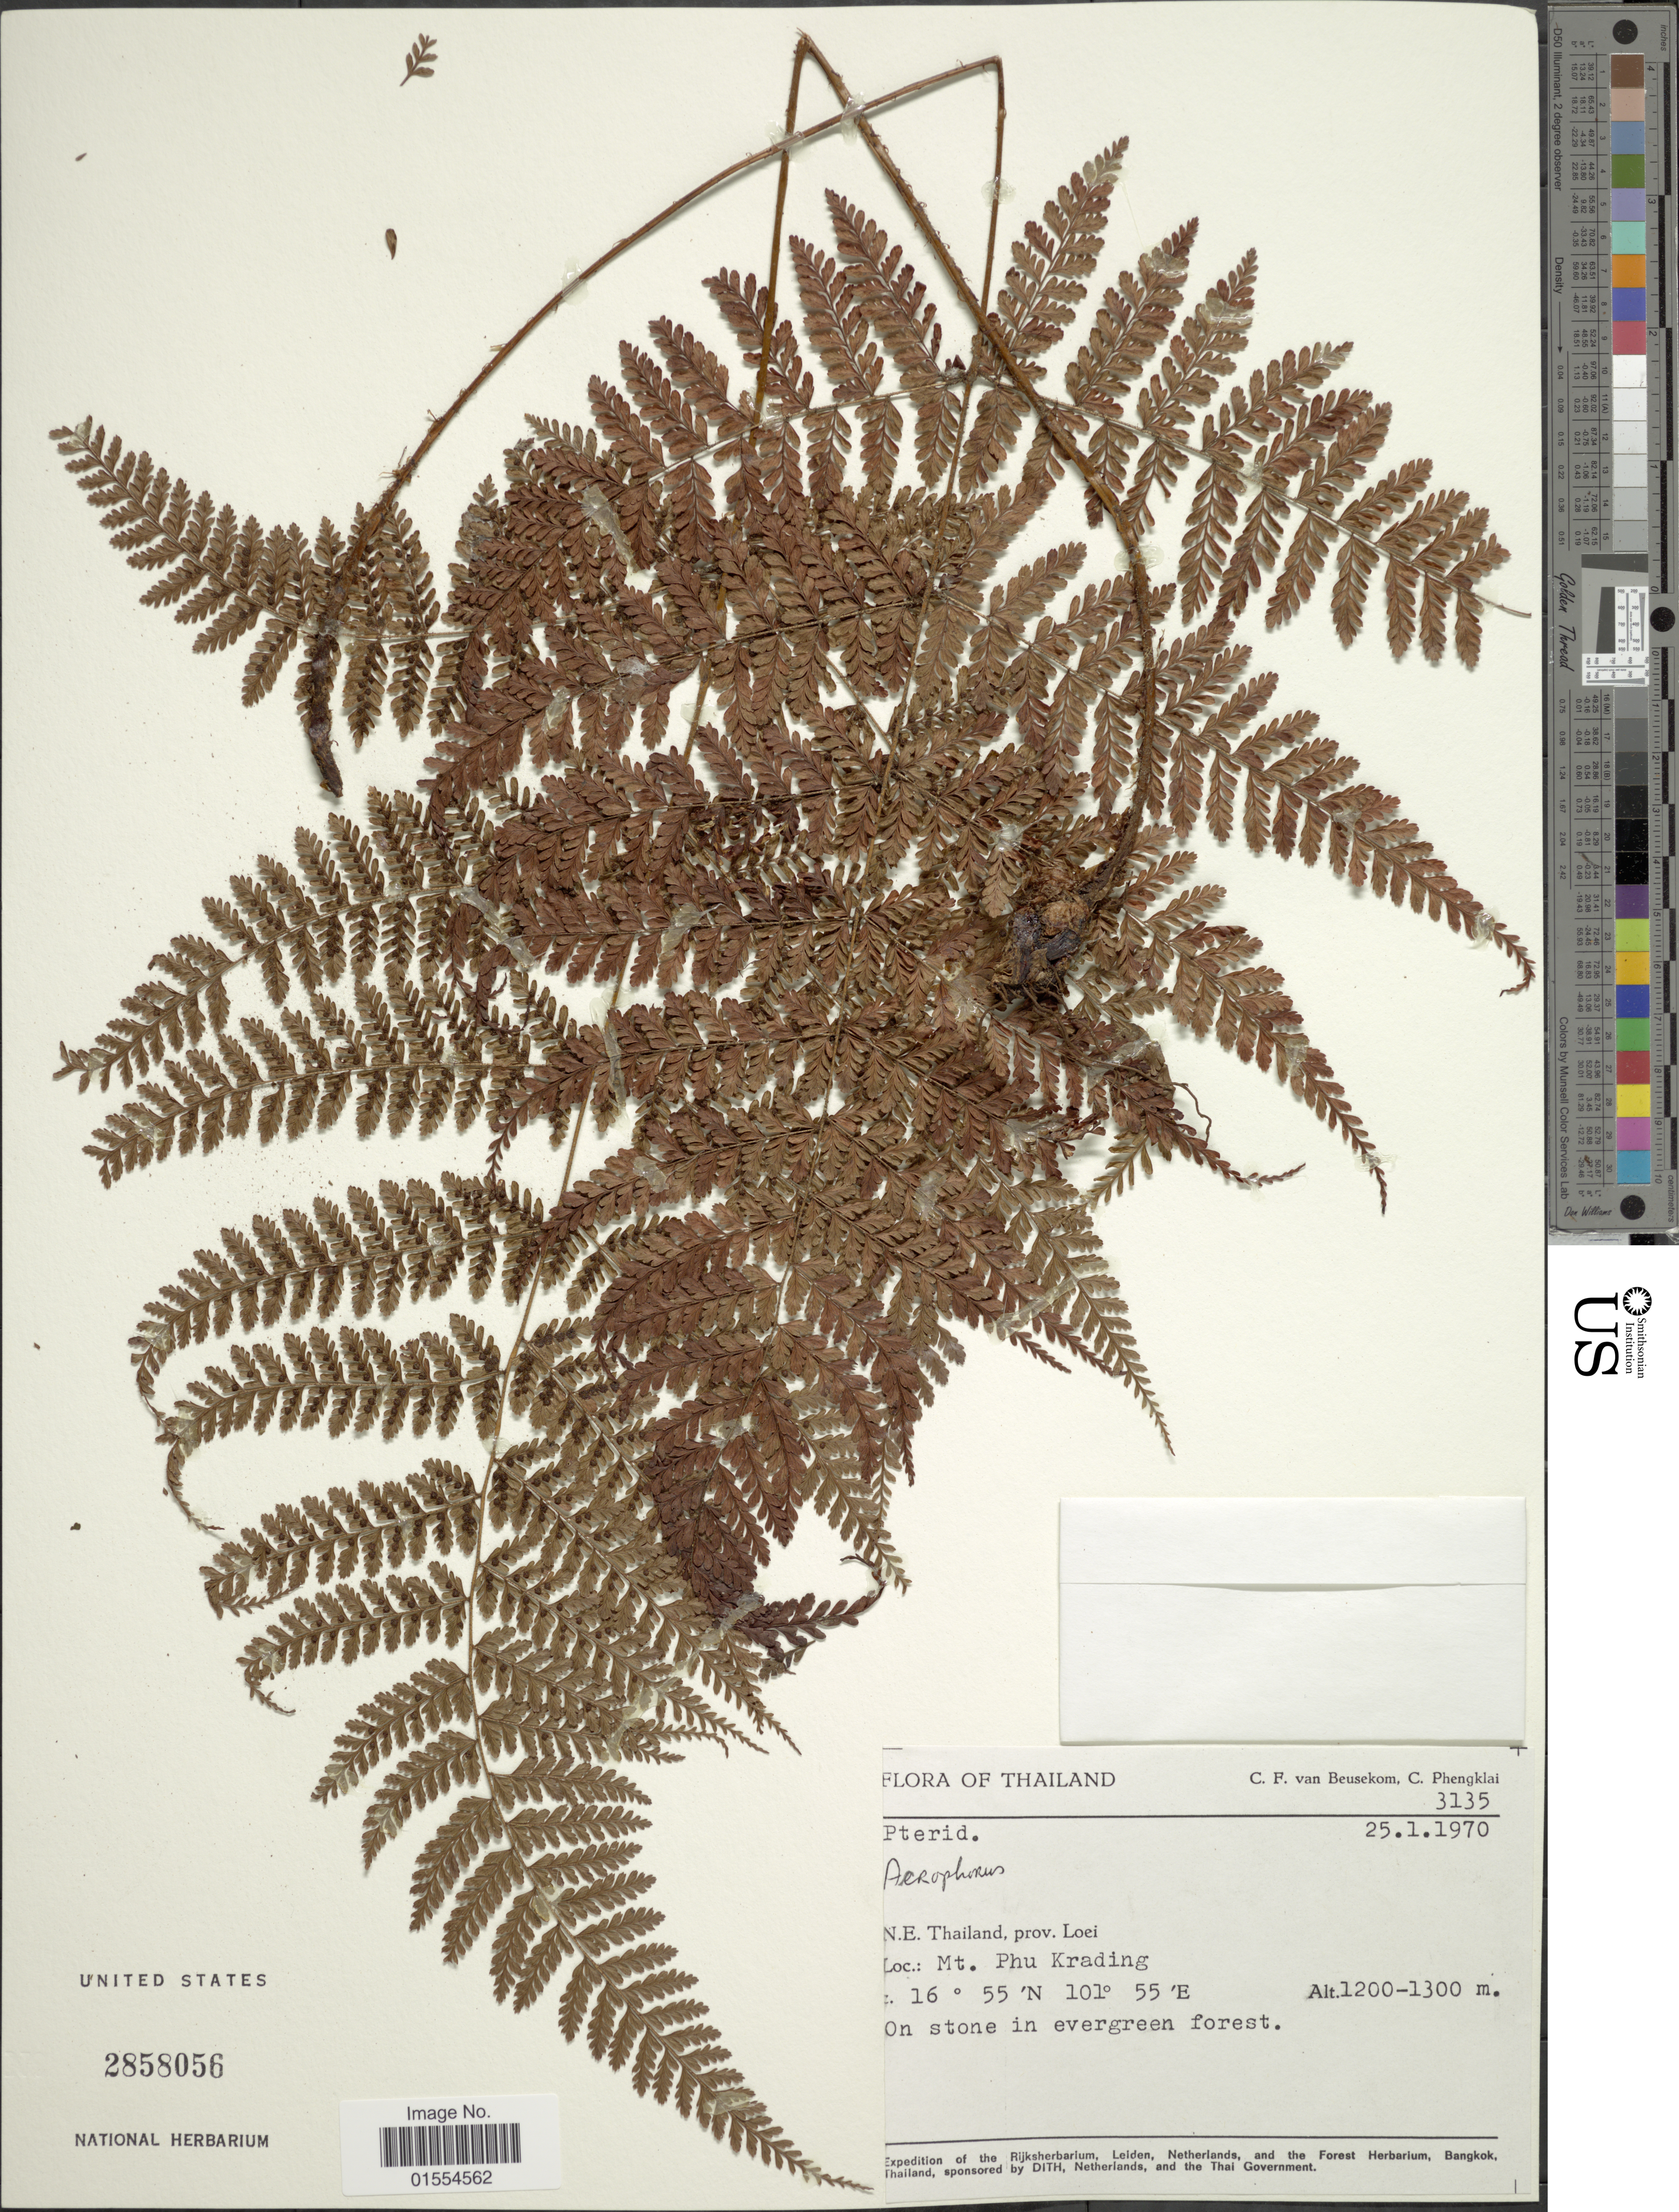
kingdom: Plantae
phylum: Tracheophyta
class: Polypodiopsida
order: Polypodiales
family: Dryopteridaceae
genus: Dryopteris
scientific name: Dryopteris nodosa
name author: (C. Presl) Li Bing Zhang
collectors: C. van Beusecom & C. Phengklai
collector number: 3135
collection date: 1970-01-25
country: Thailand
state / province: Loei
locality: N. E. Thailand, prov. Loei, Mt. Phu Kradung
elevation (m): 1200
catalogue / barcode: US 2858056